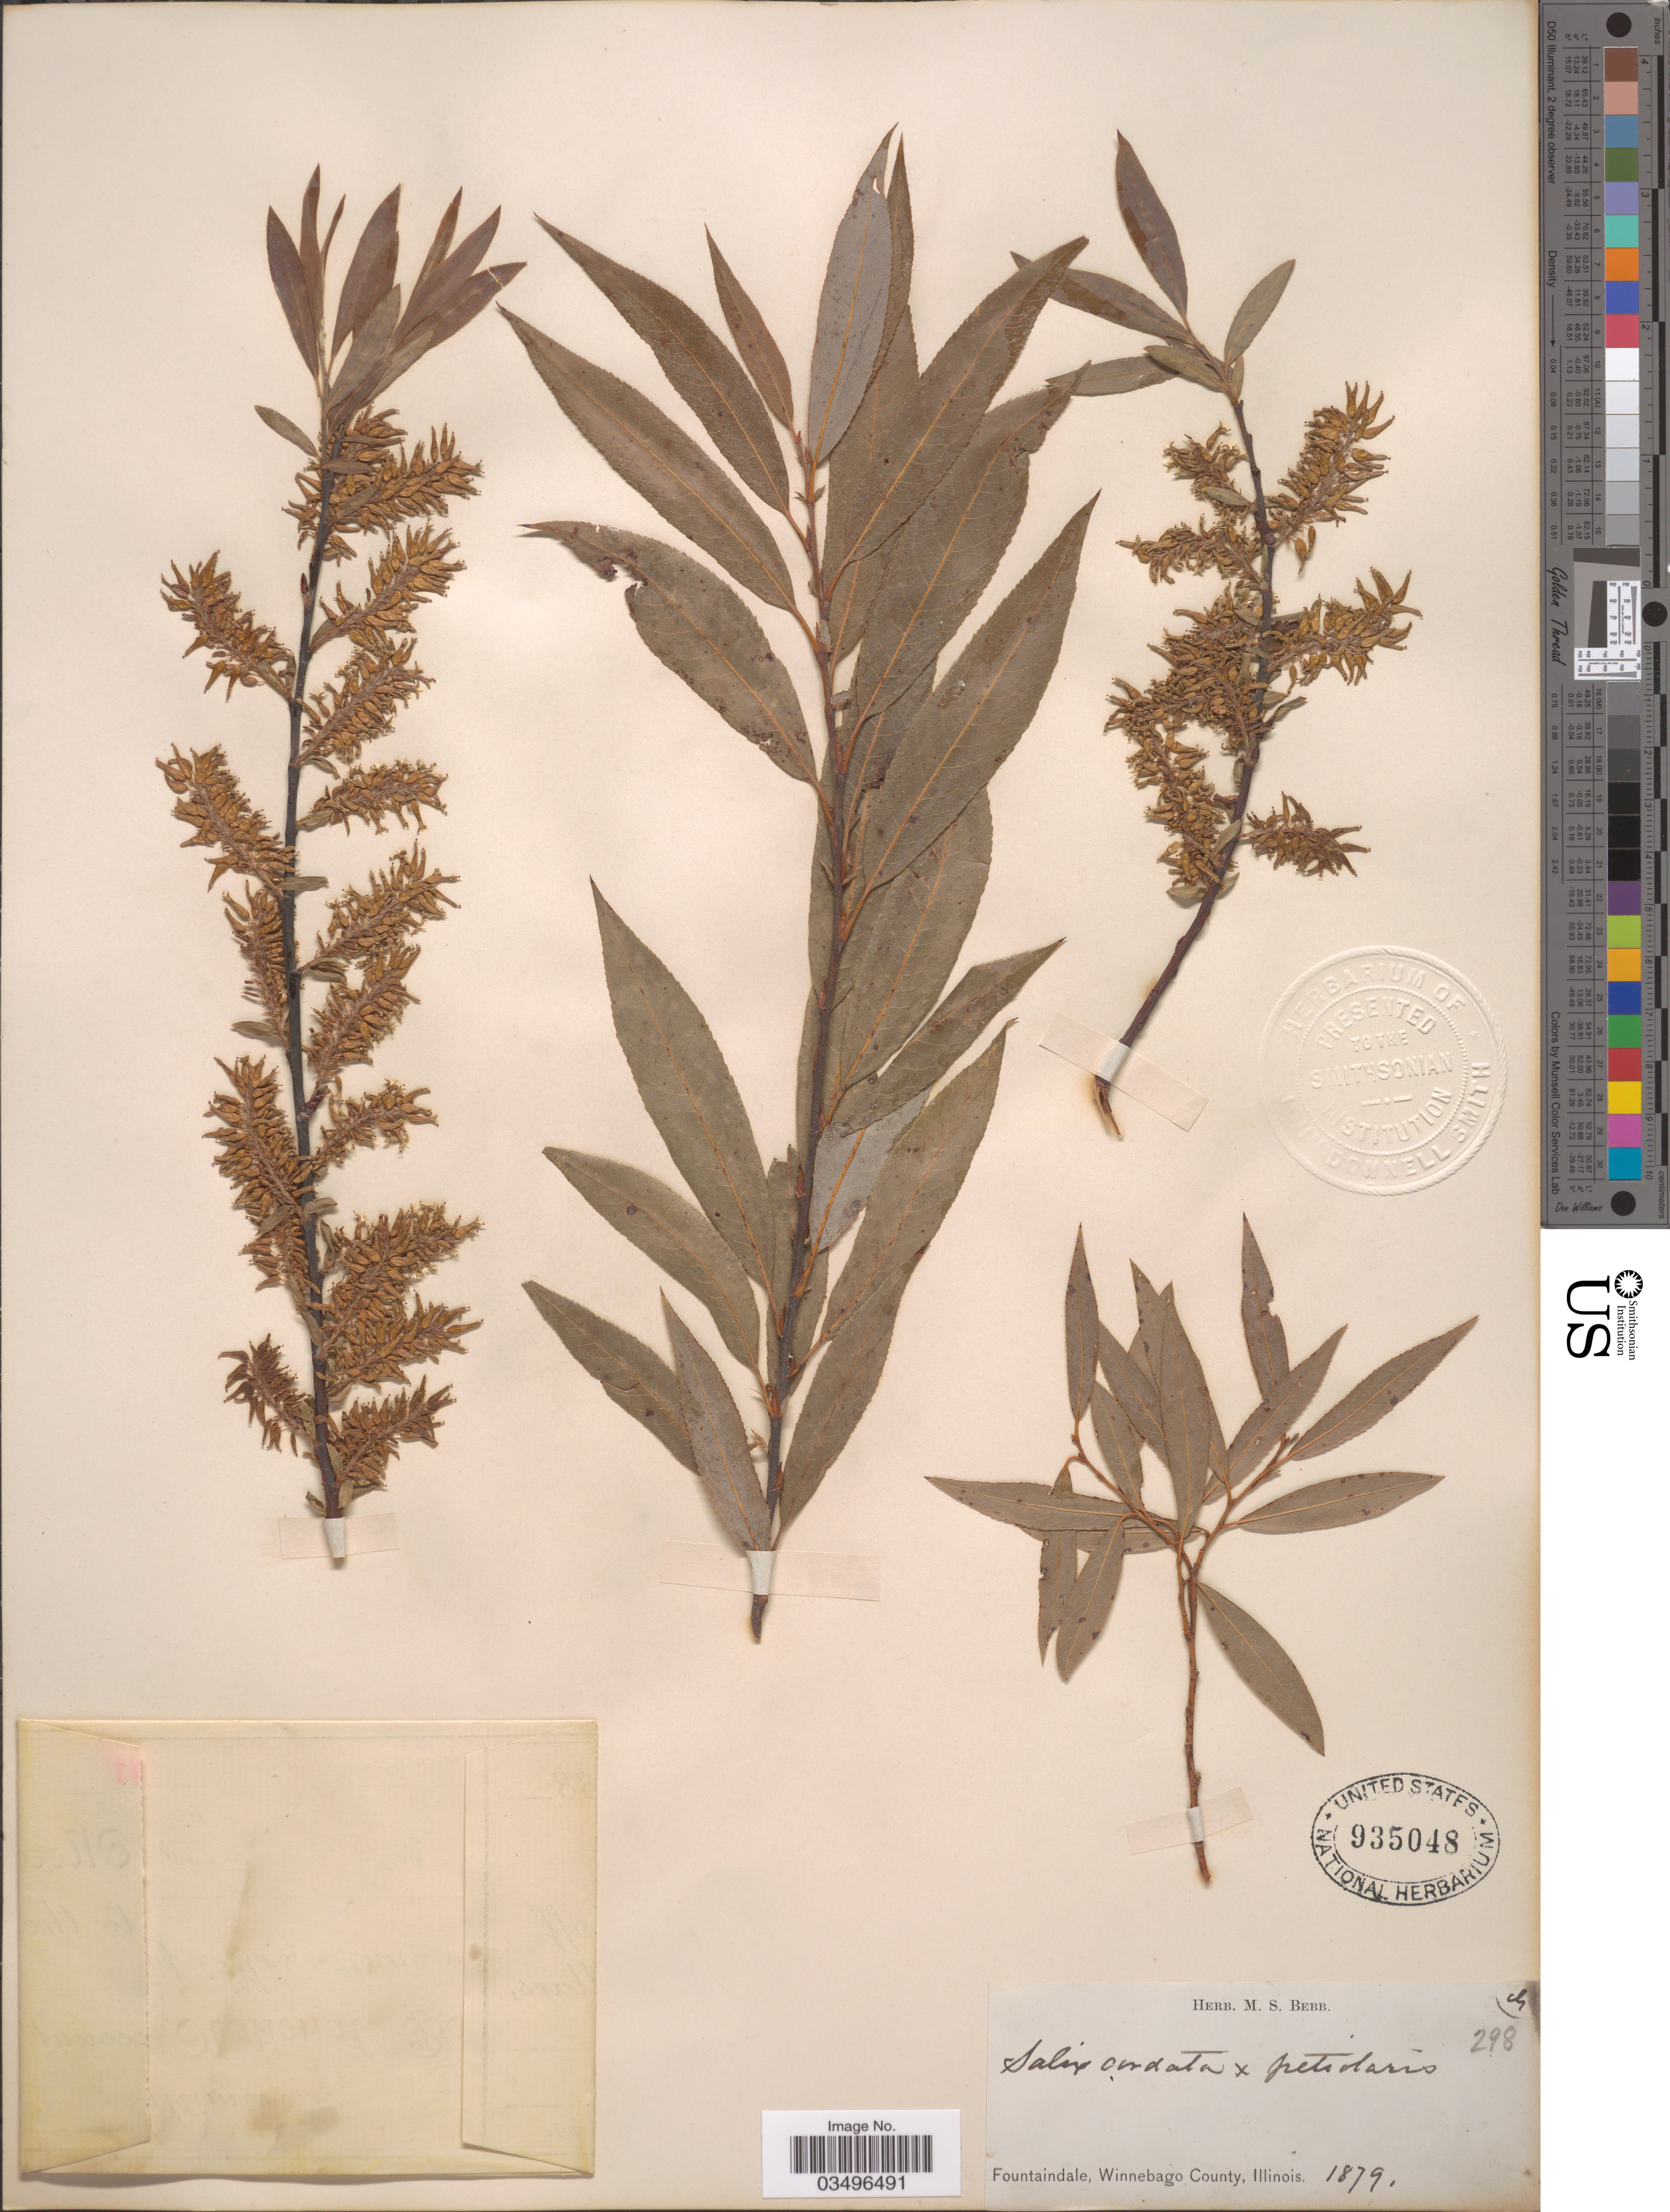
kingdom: Plantae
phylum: Tracheophyta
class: Magnoliopsida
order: Malpighiales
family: Salicaceae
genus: Salix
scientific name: Salix cordata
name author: Michx.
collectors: ex Herb. M. S. Bebb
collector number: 298 H*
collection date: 1879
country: United States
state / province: Illinois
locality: Fountaindale, Winnebago County.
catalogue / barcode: US 935048